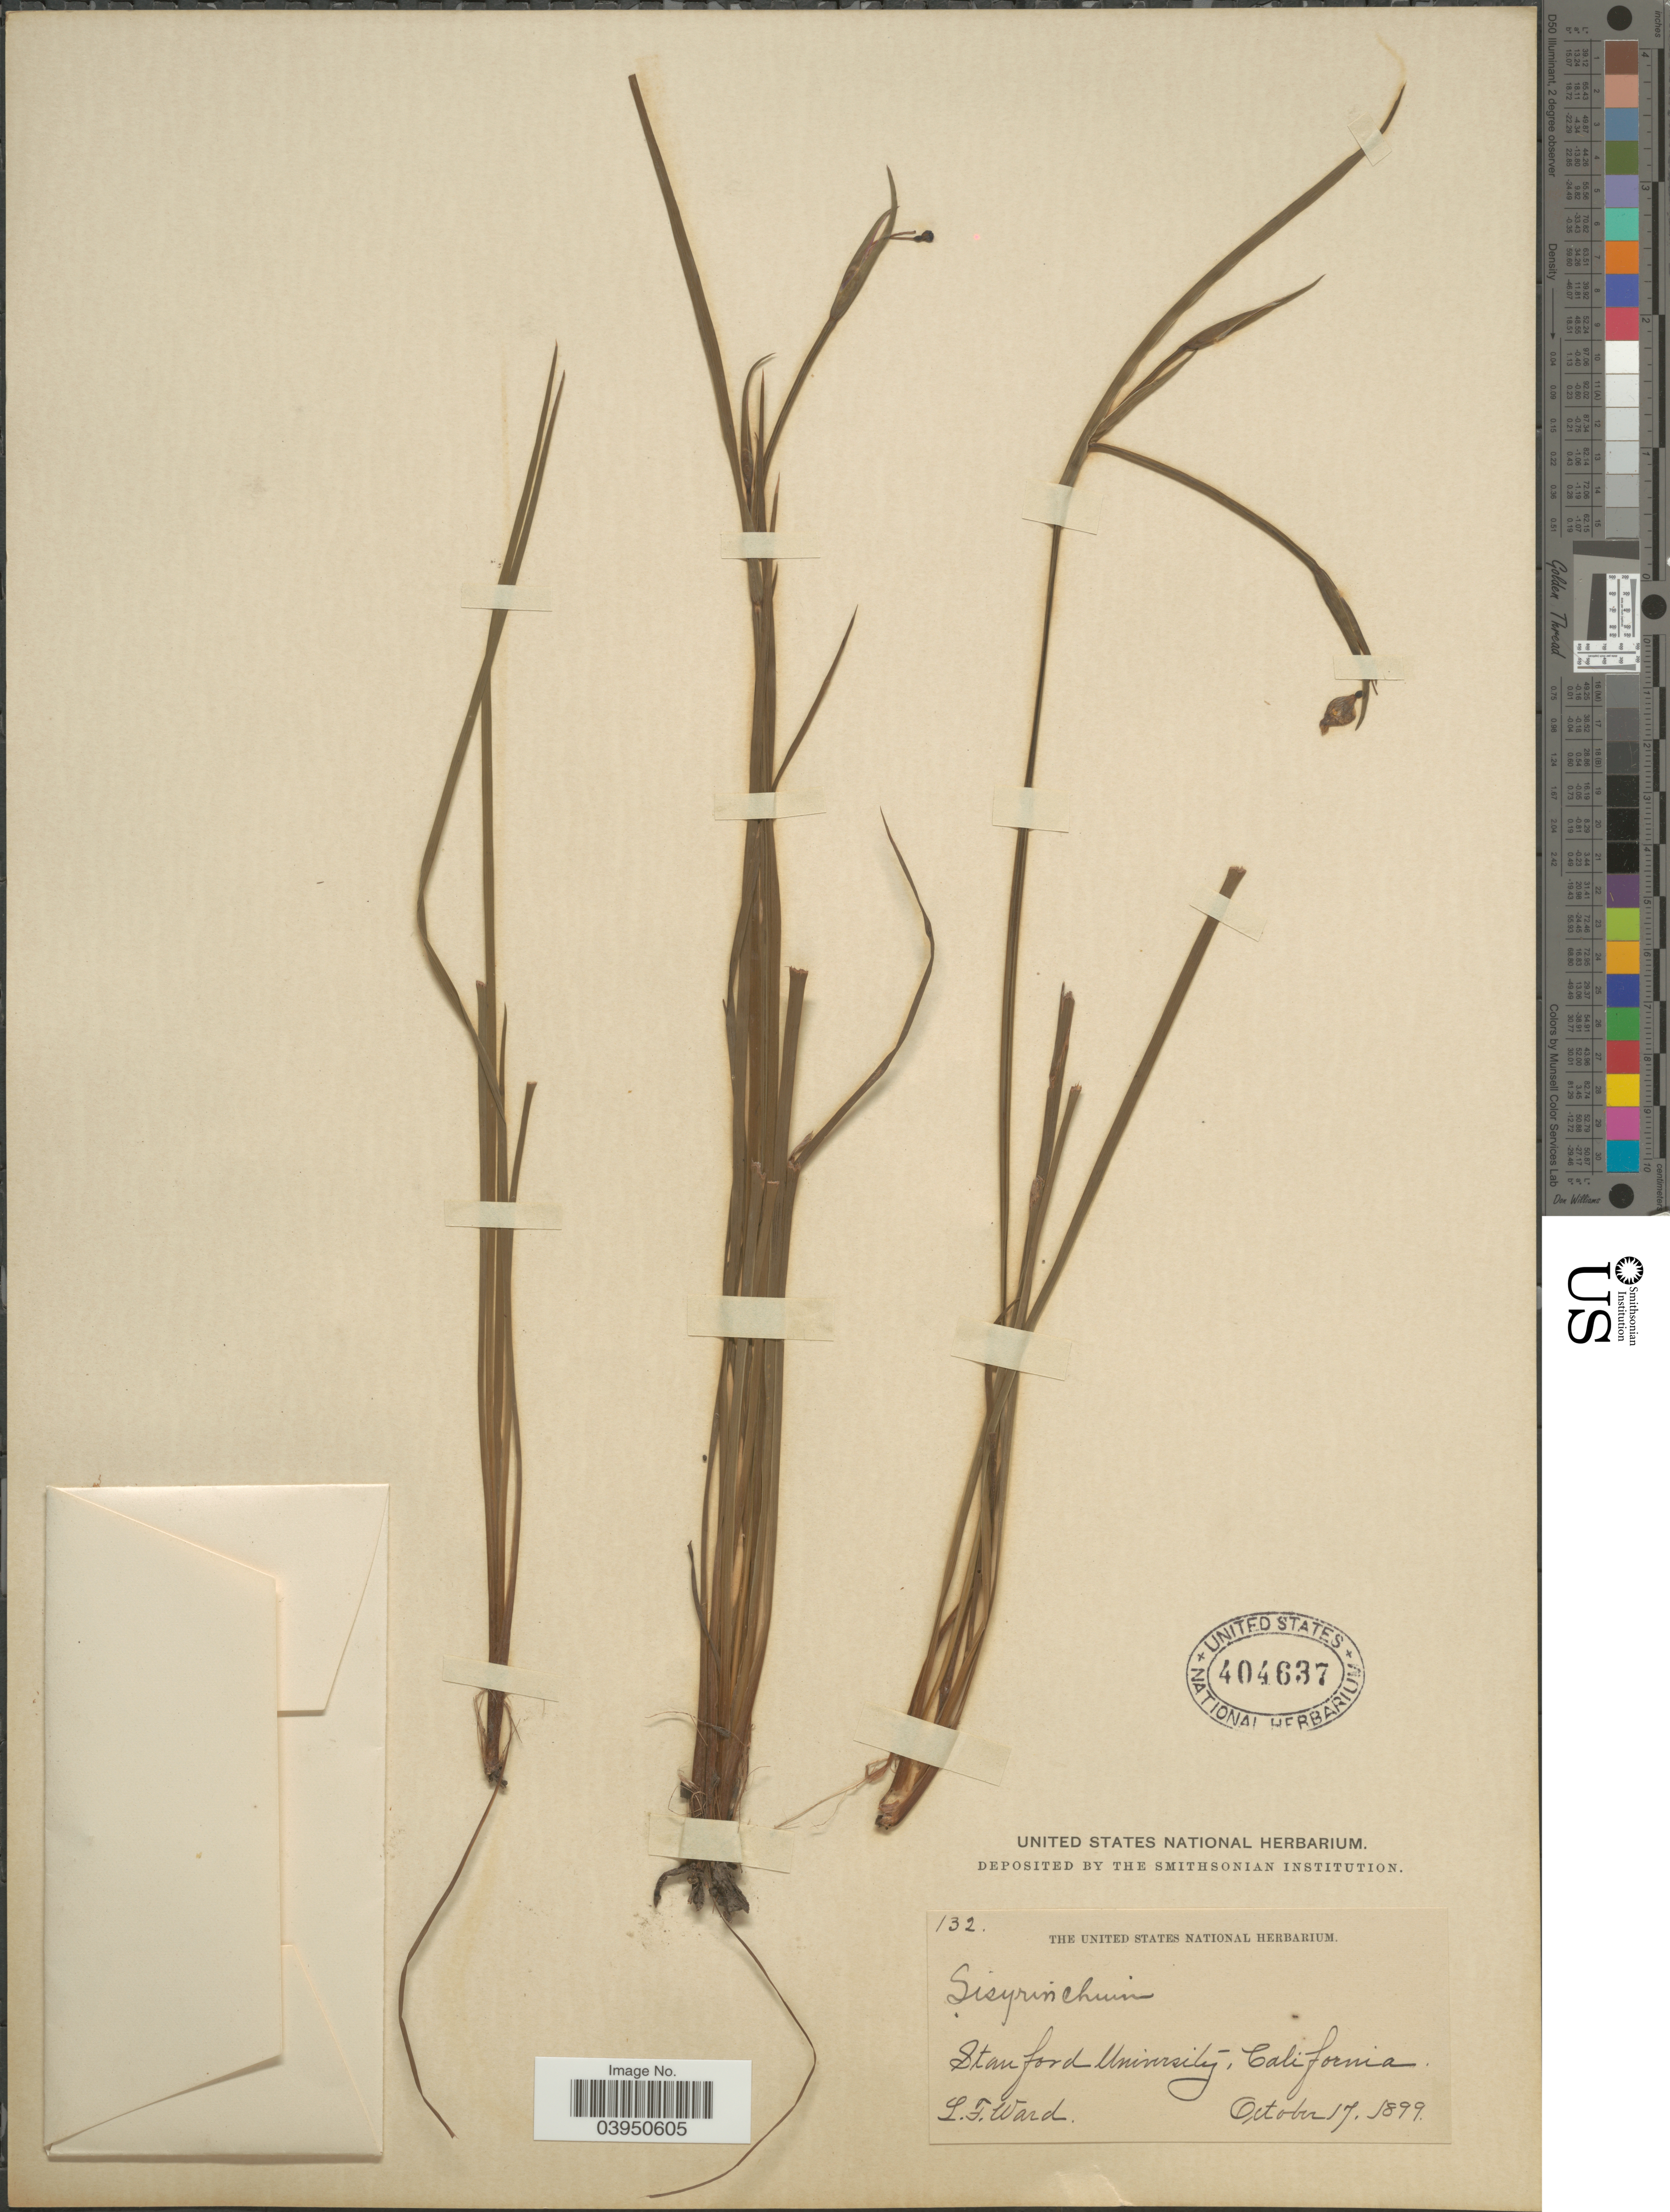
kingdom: Plantae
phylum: Tracheophyta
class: Liliopsida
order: Asparagales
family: Iridaceae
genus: Sisyrinchium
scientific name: Sisyrinchium bellum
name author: S. Watson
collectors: L. Ward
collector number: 132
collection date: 1899-10-17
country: United States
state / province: California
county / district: Santa Clara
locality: Stanford University.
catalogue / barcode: US 404637